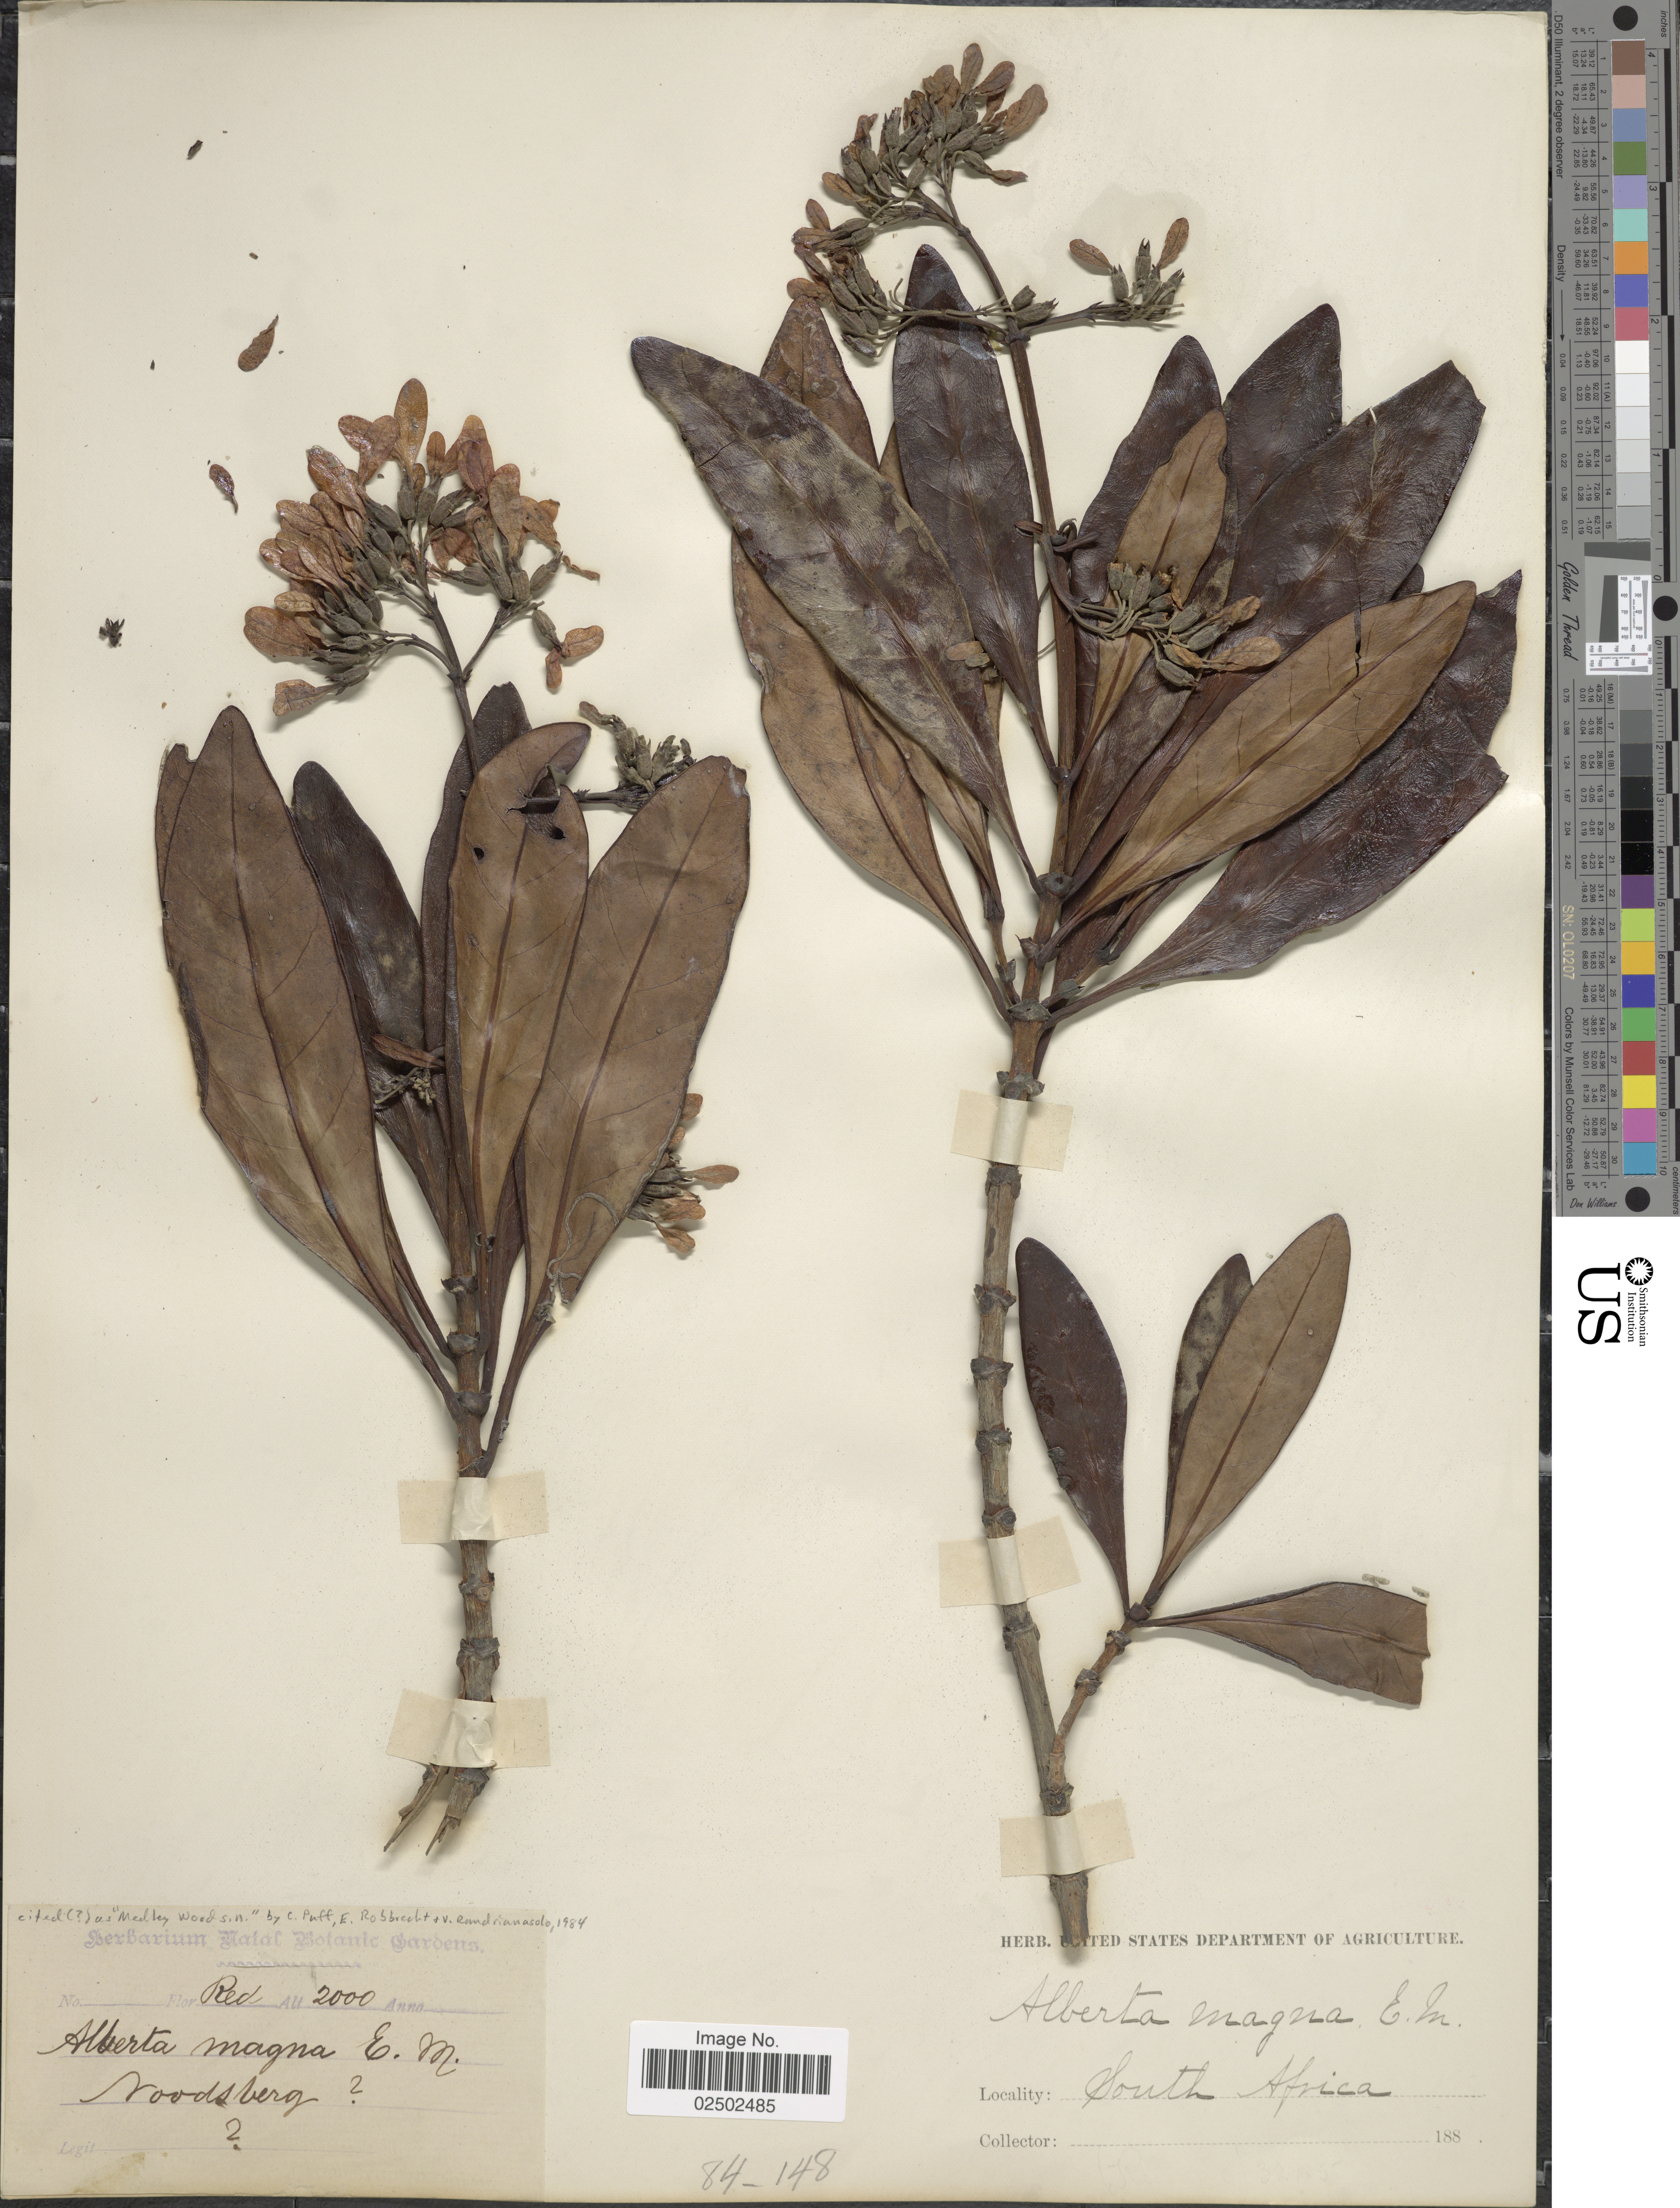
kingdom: Plantae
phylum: Tracheophyta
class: Magnoliopsida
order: Gentianales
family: Rubiaceae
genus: Alberta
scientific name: Alberta magna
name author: E. Mey.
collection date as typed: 188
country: South Africa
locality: Woodsberg [unsure placement]